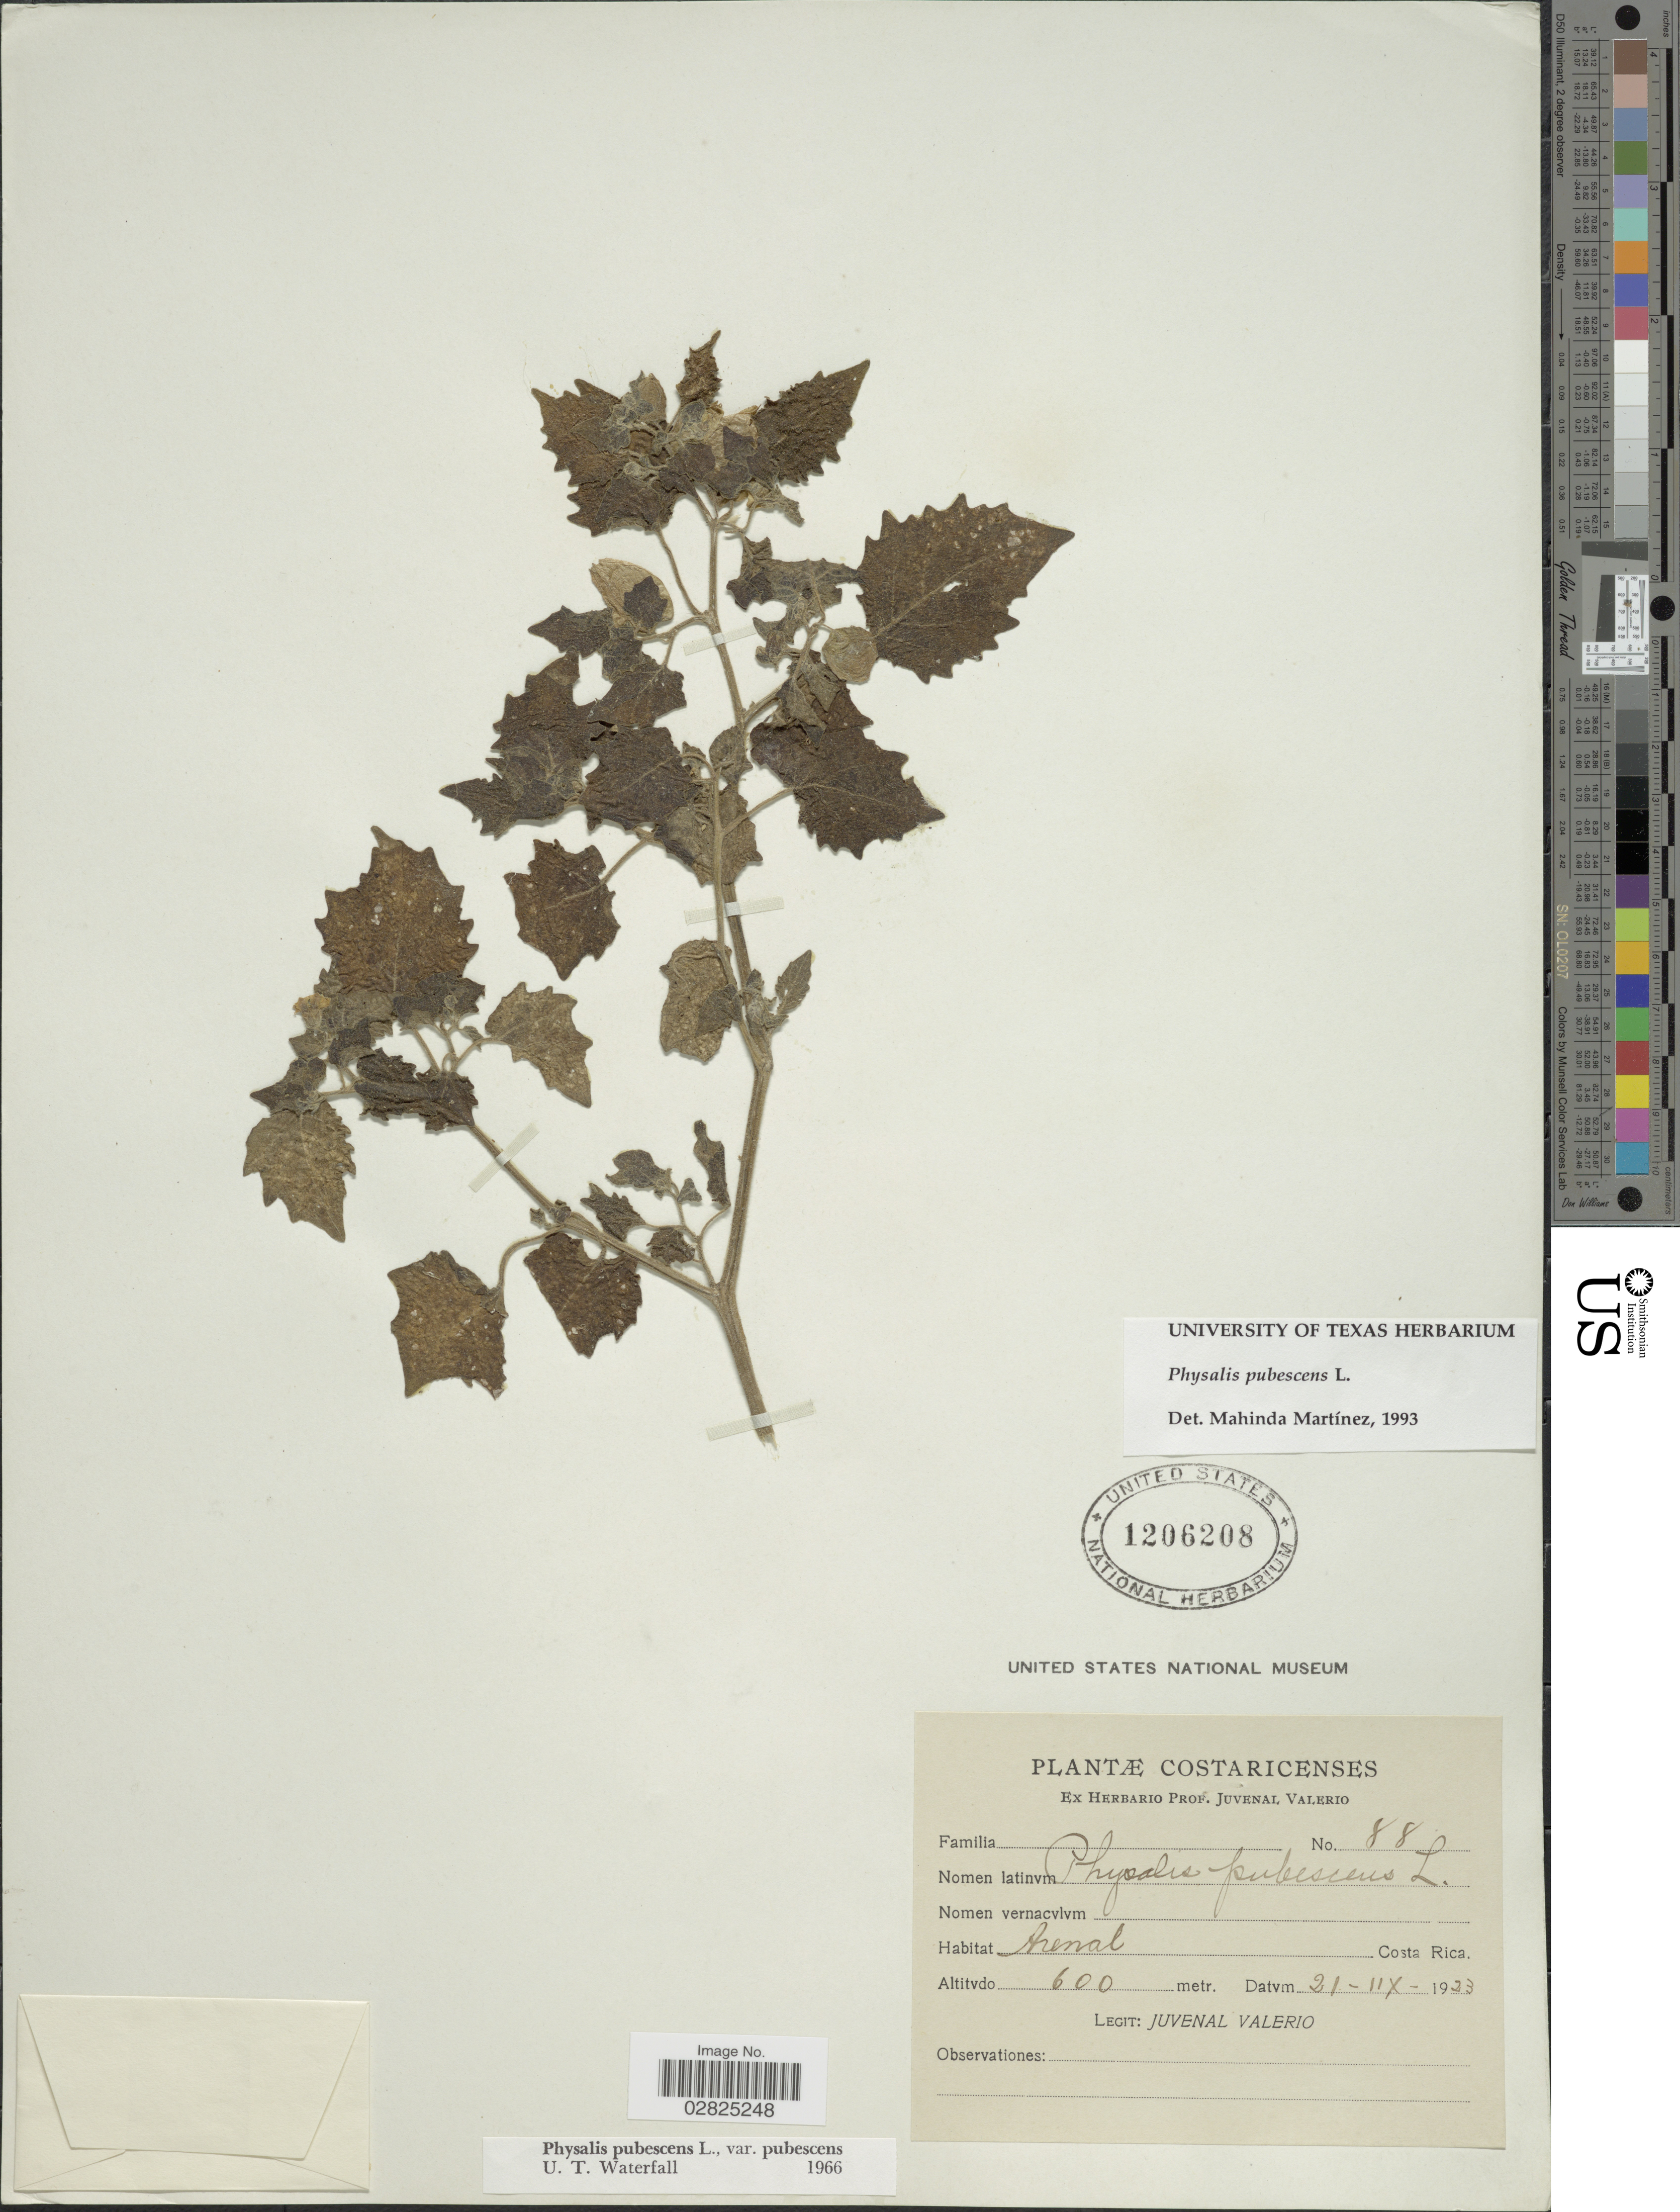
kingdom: Plantae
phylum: Tracheophyta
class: Magnoliopsida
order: Solanales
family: Solanaceae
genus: Physalis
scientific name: Physalis pubescens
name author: L.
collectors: J. Valerio R.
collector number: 88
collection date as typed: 21-IIX-1923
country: Costa Rica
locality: Arenal.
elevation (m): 600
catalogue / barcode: US 1206208